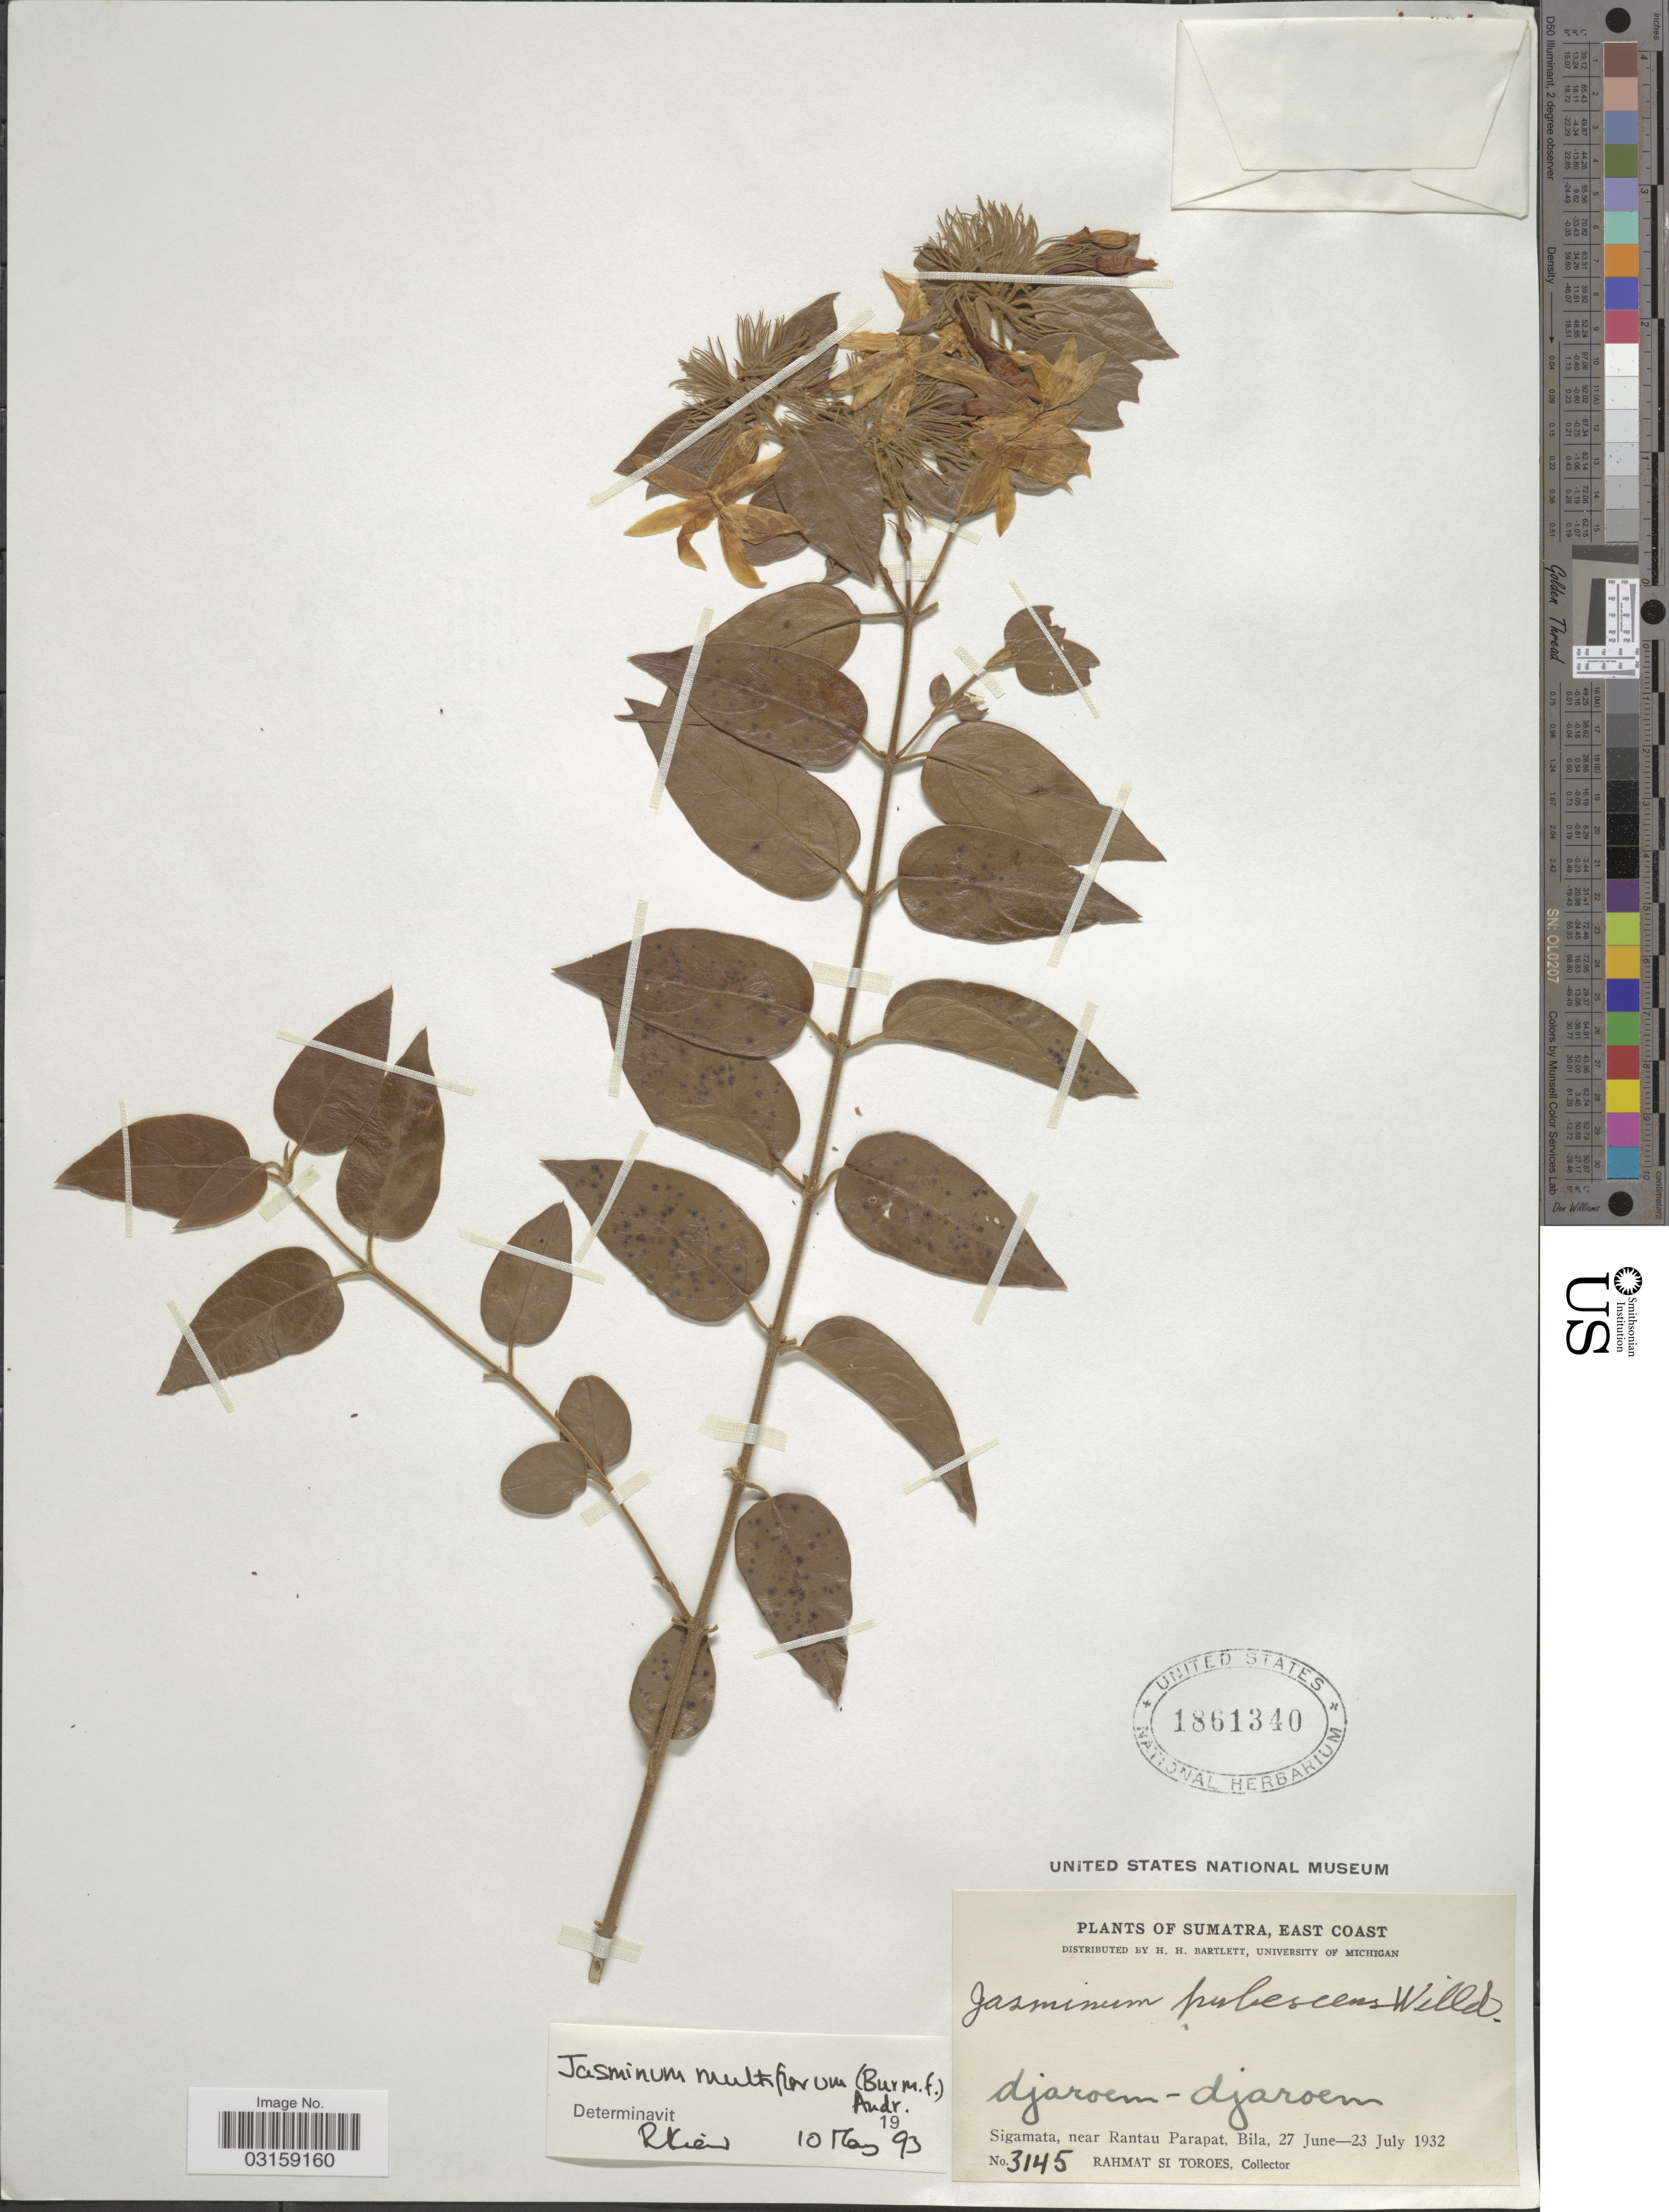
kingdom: Plantae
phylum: Tracheophyta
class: Magnoliopsida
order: Lamiales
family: Oleaceae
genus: Jasminum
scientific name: Jasminum multiflorum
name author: (Burm. f.) Andrews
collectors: Rahmat Si Boeea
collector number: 3145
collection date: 1932-06-27/1932-07-23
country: Indonesia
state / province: Sumatra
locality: East coast. Sigamata, near Rantau Parapat, Bila.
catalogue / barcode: US 1861340